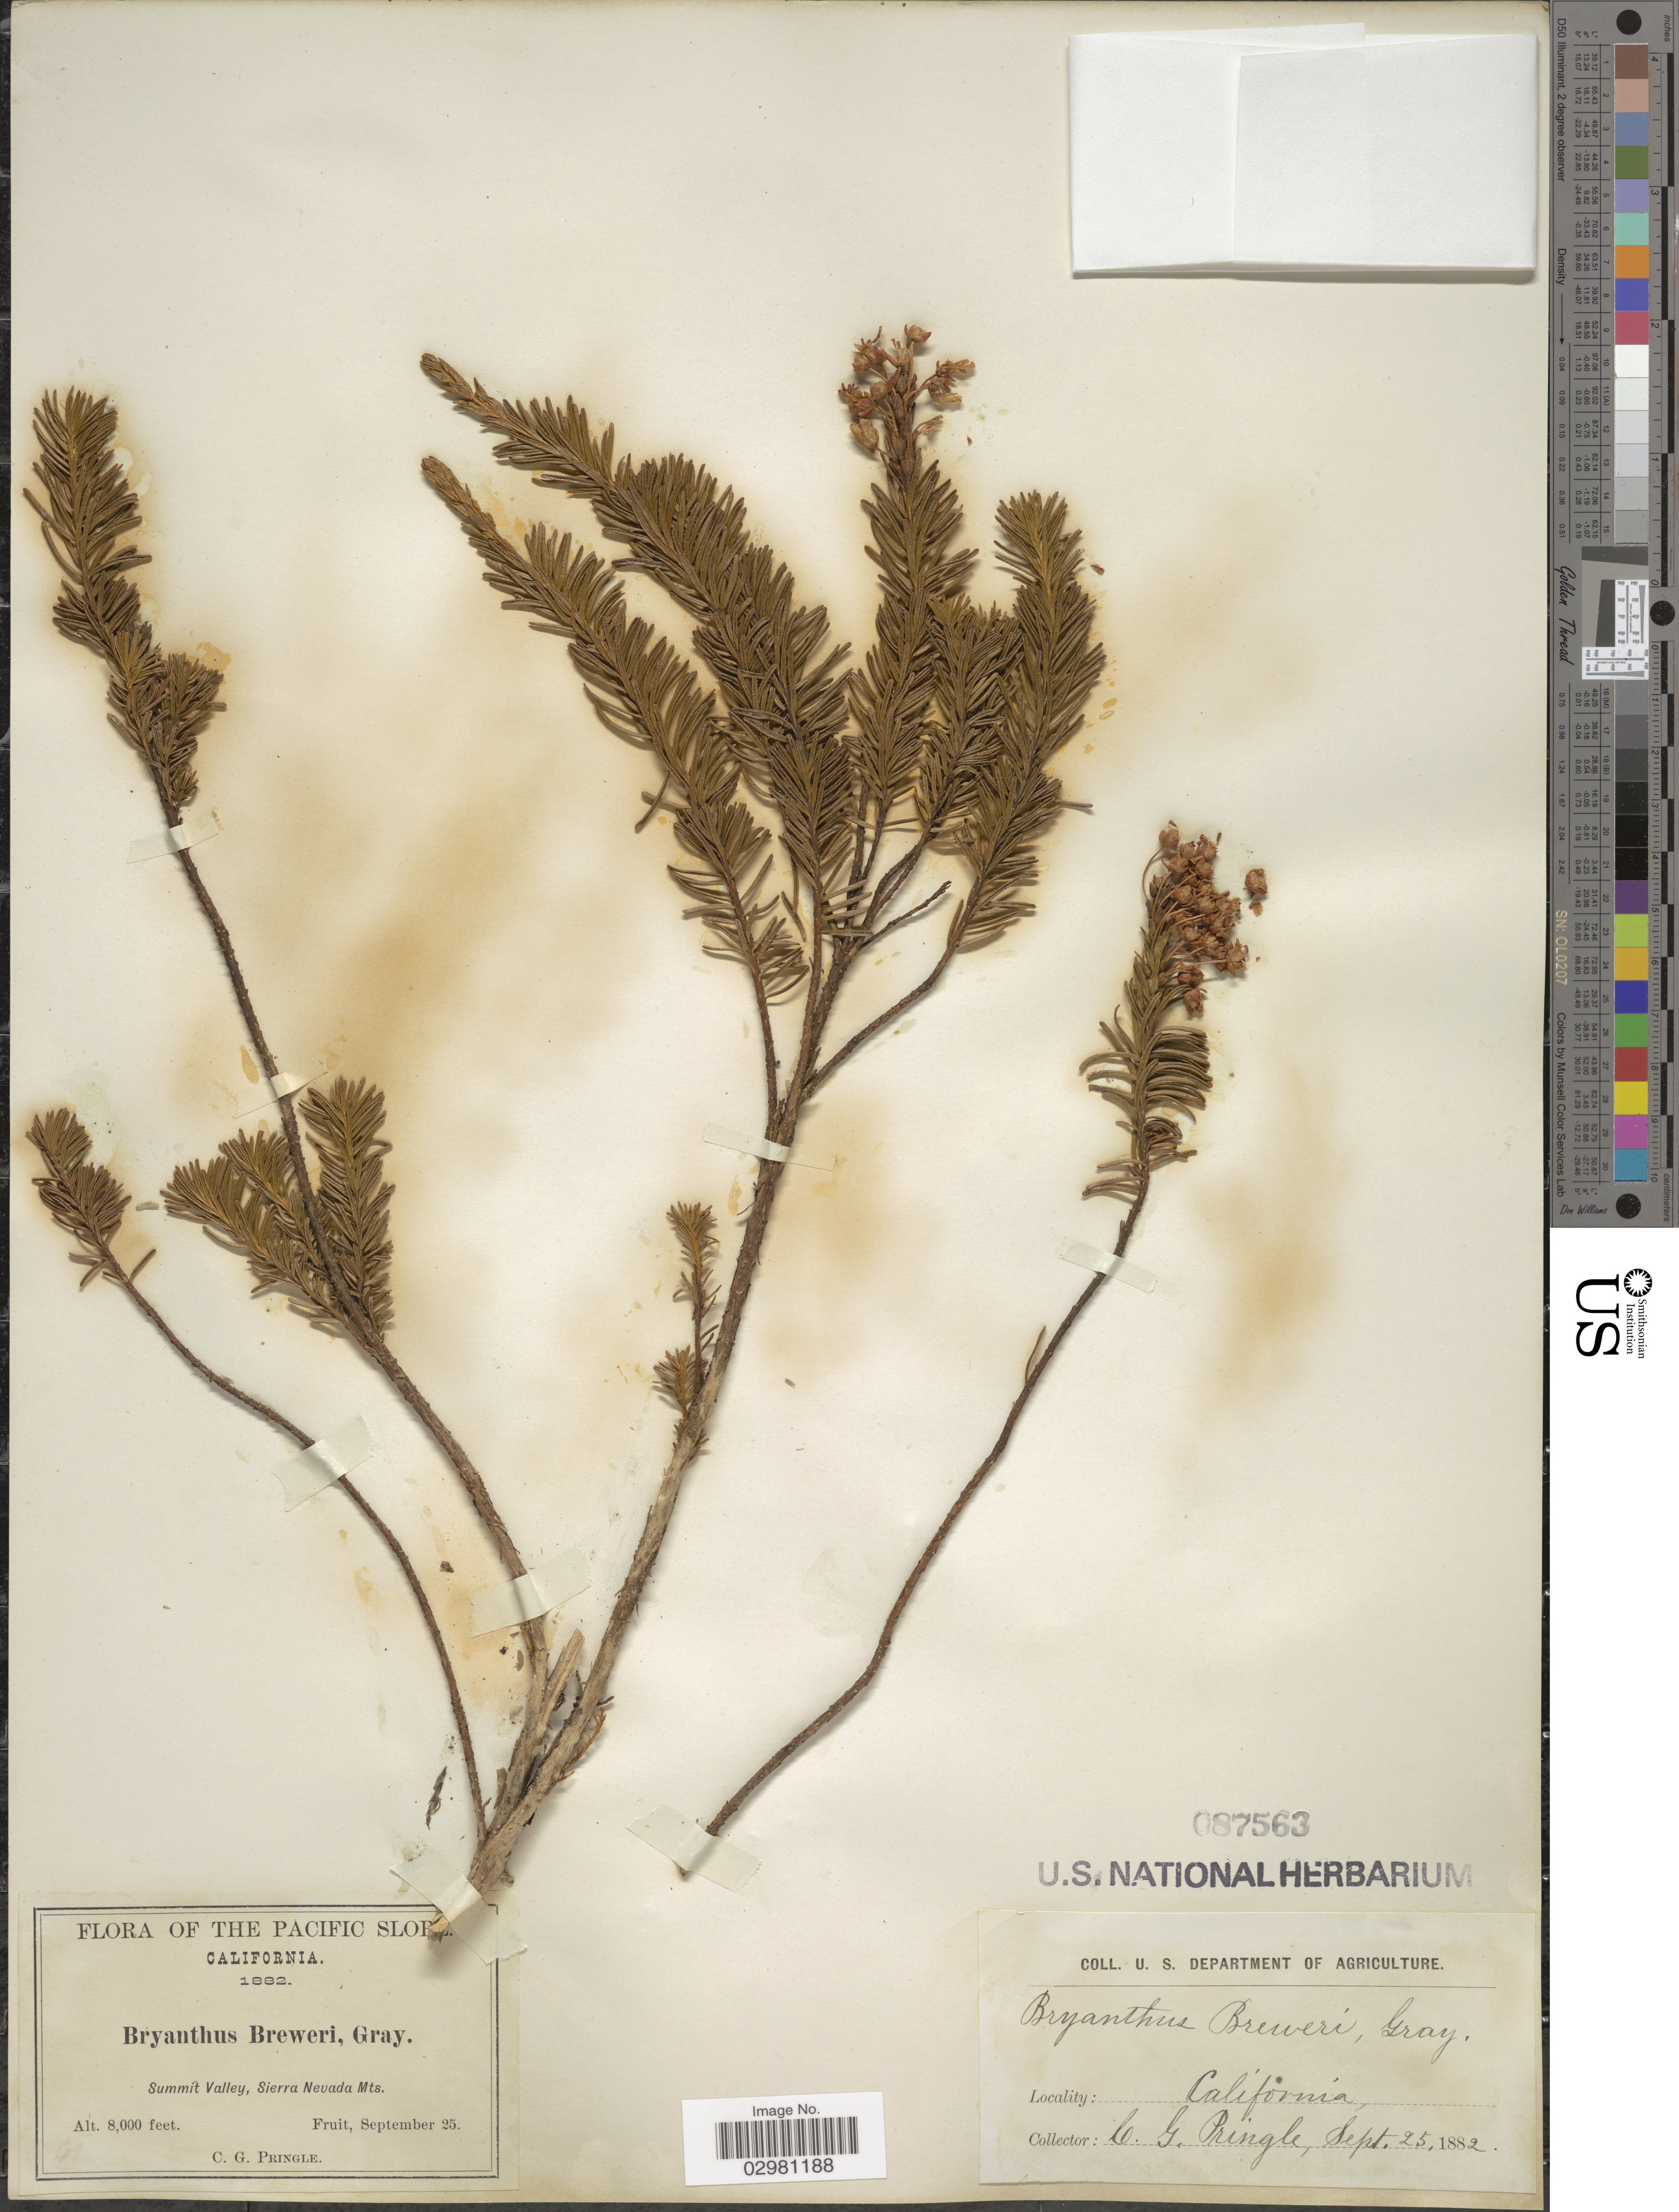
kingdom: Plantae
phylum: Tracheophyta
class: Magnoliopsida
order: Ericales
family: Ericaceae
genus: Phyllodoce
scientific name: Phyllodoce breweri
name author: (A. Gray) A. Heller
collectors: C. G. Pringle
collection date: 1882-09-25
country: United States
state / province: California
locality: Pacific Slope. Summit Valley, Sierra Nevada Mts.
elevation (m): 2438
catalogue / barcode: US 87563